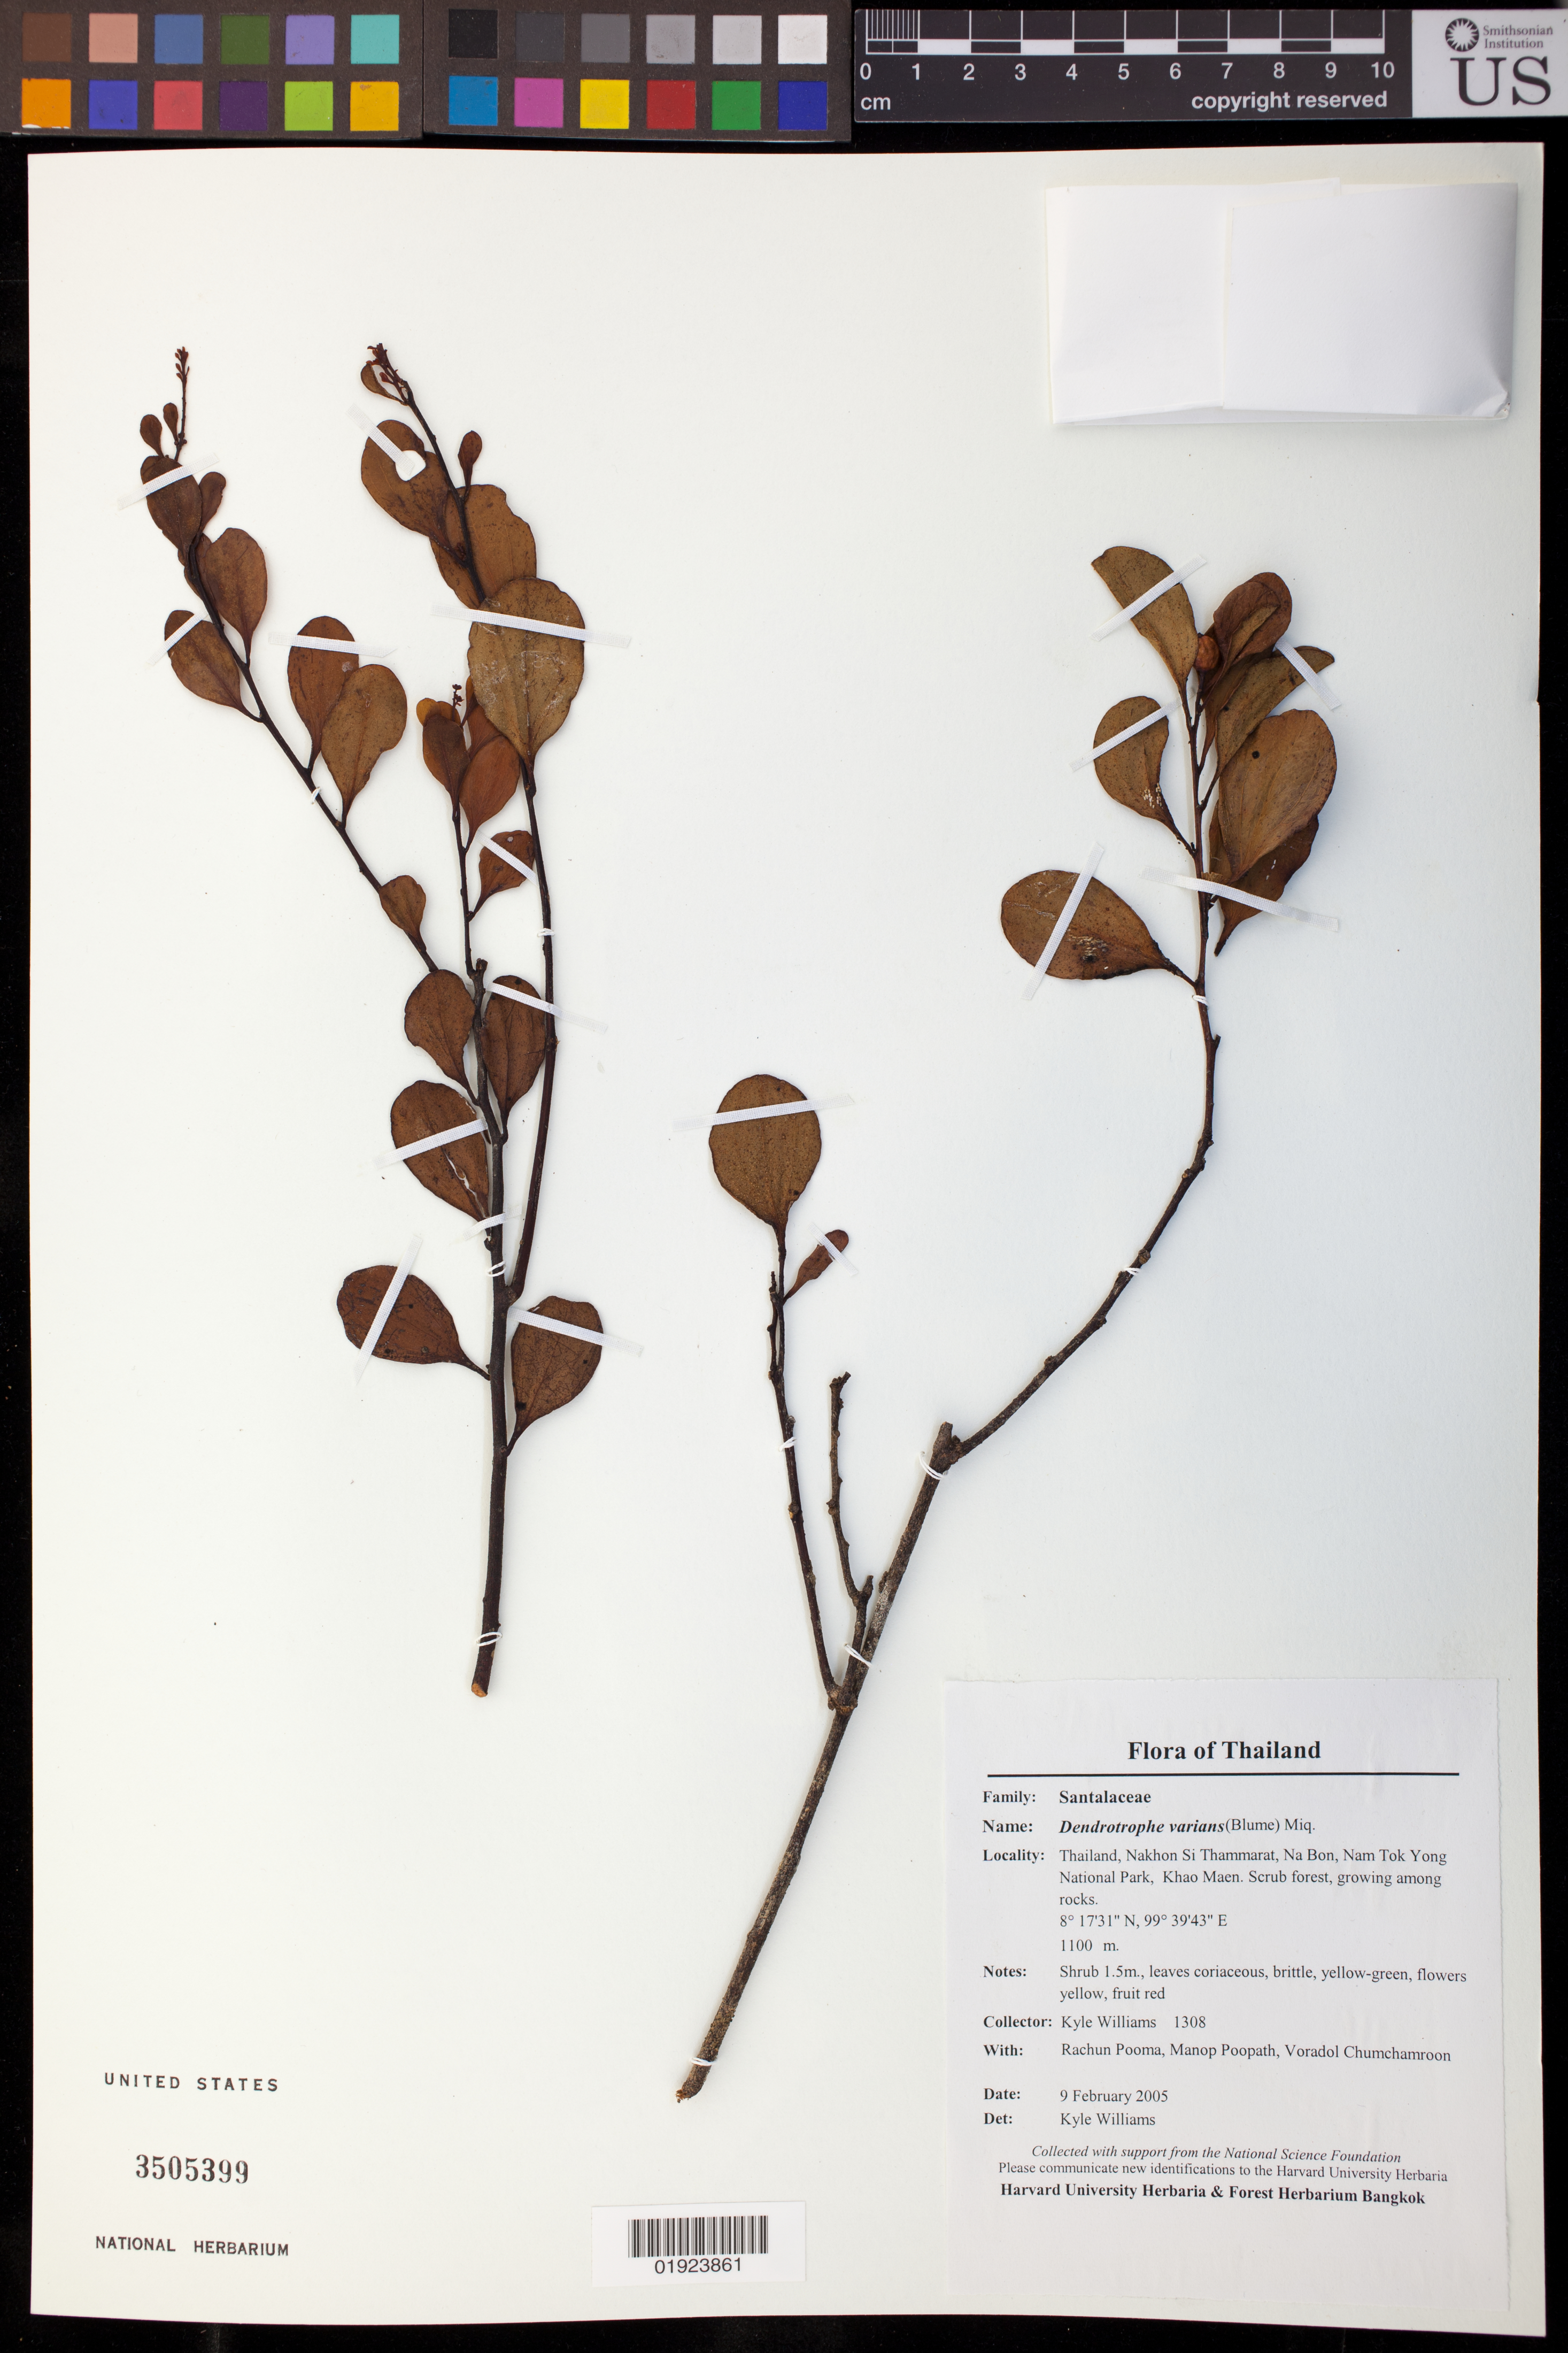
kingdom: Plantae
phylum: Tracheophyta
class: Magnoliopsida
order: Santalales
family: Amphorogynaceae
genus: Dendrotrophe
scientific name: Dendrotrophe varians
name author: (Blume) Miq.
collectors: K. Williams, R. Pooma, M. Poopath & V. Chumchamroon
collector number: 1308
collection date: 2005-02-09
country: Thailand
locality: Na Bon, Nam Tok Yong National Park, Khao Maen.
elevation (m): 1100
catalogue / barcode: US 3505399